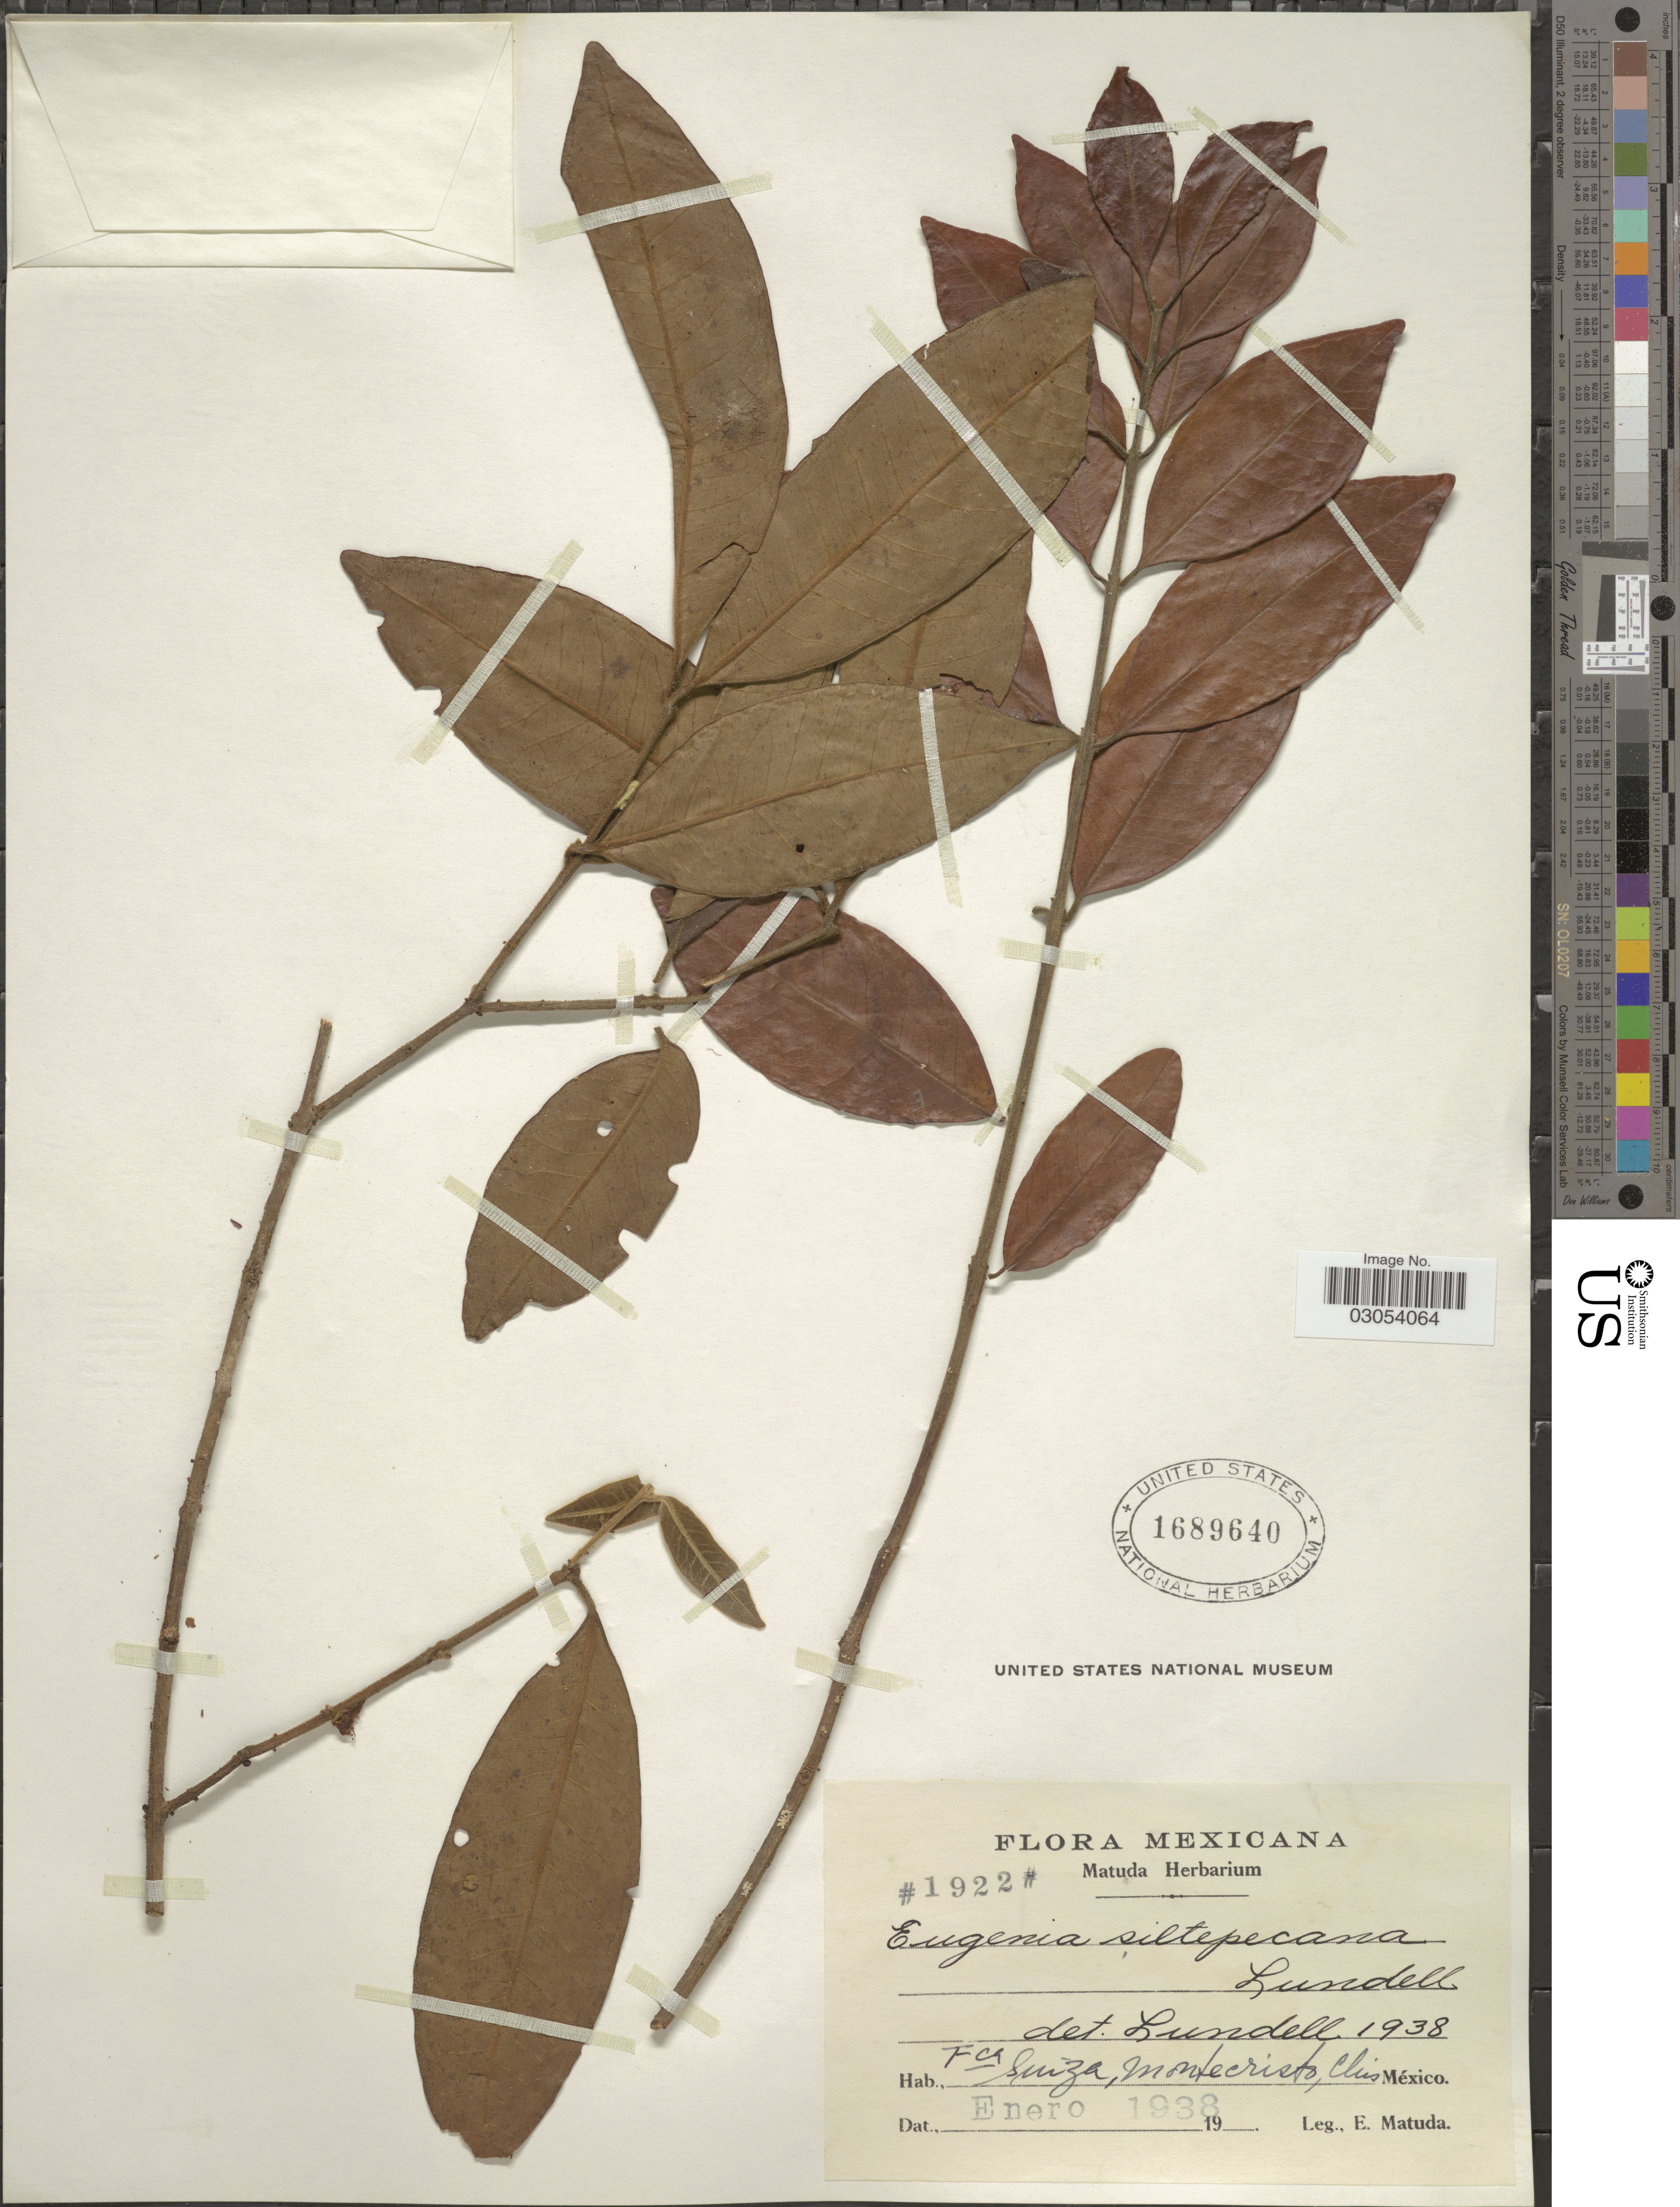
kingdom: Plantae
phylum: Tracheophyta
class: Magnoliopsida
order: Myrtales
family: Myrtaceae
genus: Eugenia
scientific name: Eugenia siltepecana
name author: Lundell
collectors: E. Matuda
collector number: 1922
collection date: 1938-01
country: Mexico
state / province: Chiapas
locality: Fca. Suiza, Montecristo, Chis.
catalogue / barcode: US 1689640